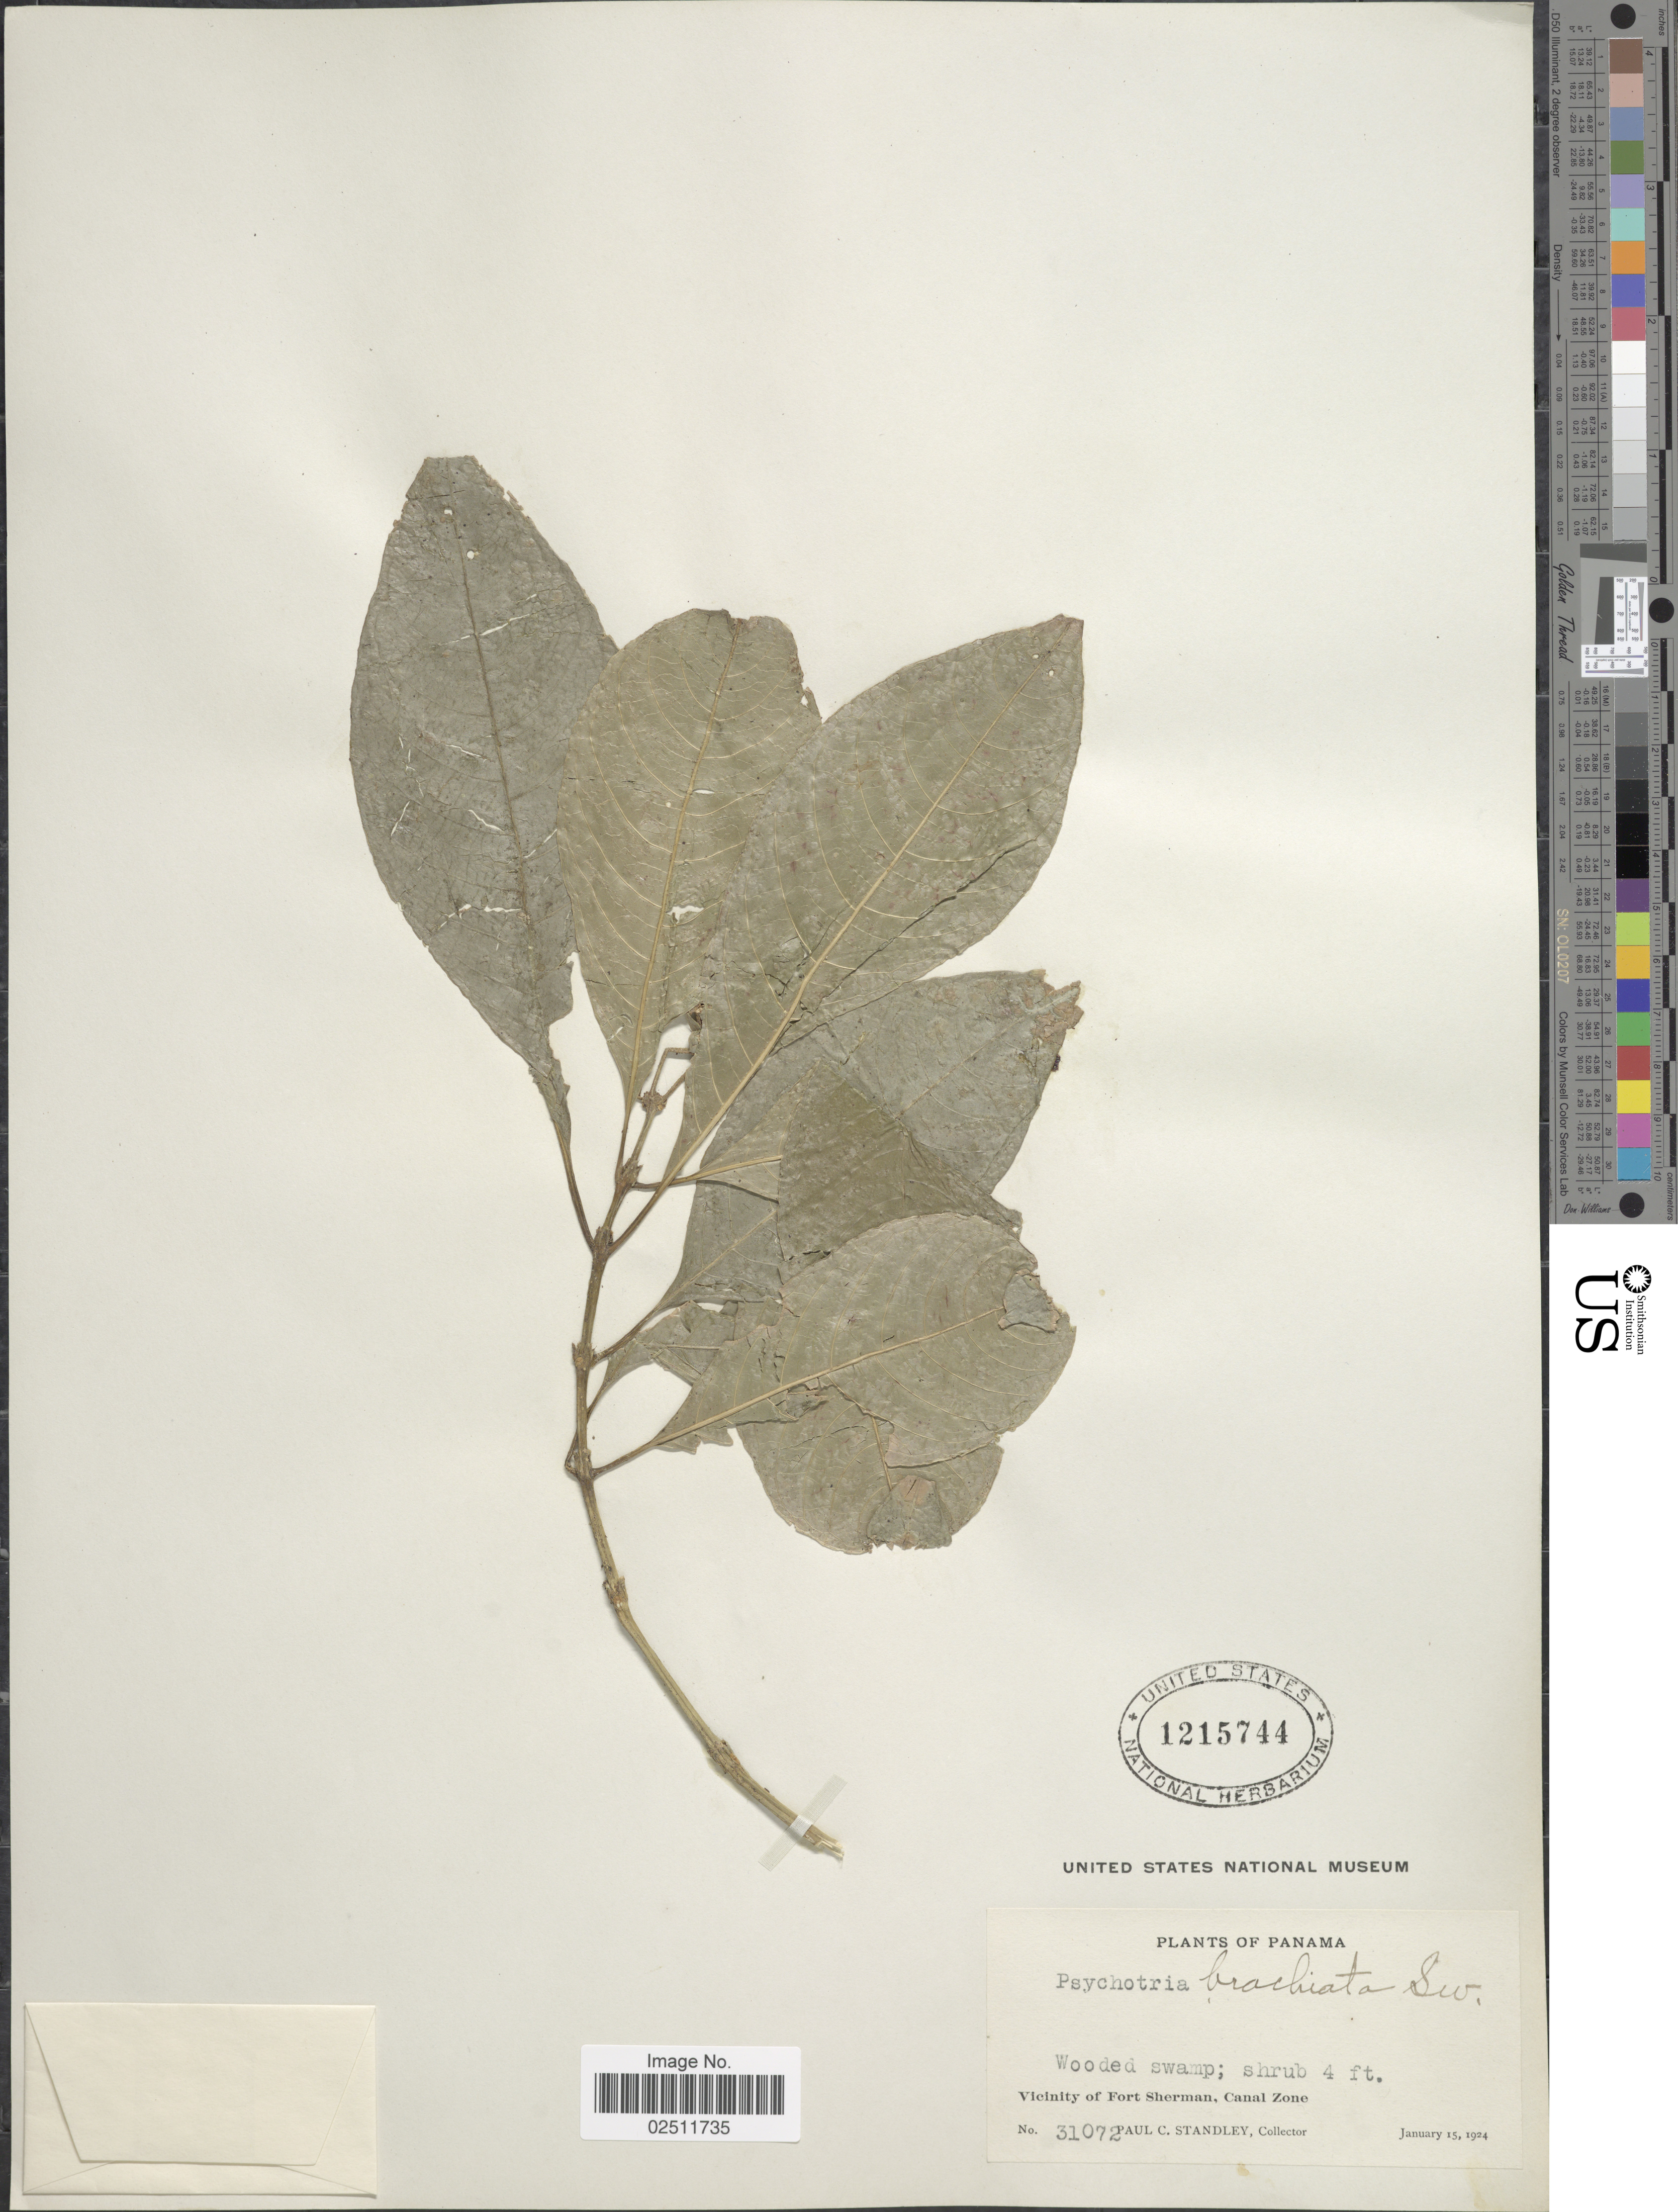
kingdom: Plantae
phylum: Tracheophyta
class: Magnoliopsida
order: Gentianales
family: Rubiaceae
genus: Psychotria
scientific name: Psychotria brachiata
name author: Sw.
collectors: P. C. Standley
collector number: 31072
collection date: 1924-01-15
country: Panama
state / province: Colón / Panamá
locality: Vicinity of Fort Sherman, Canal Zone.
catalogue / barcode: US 1215744